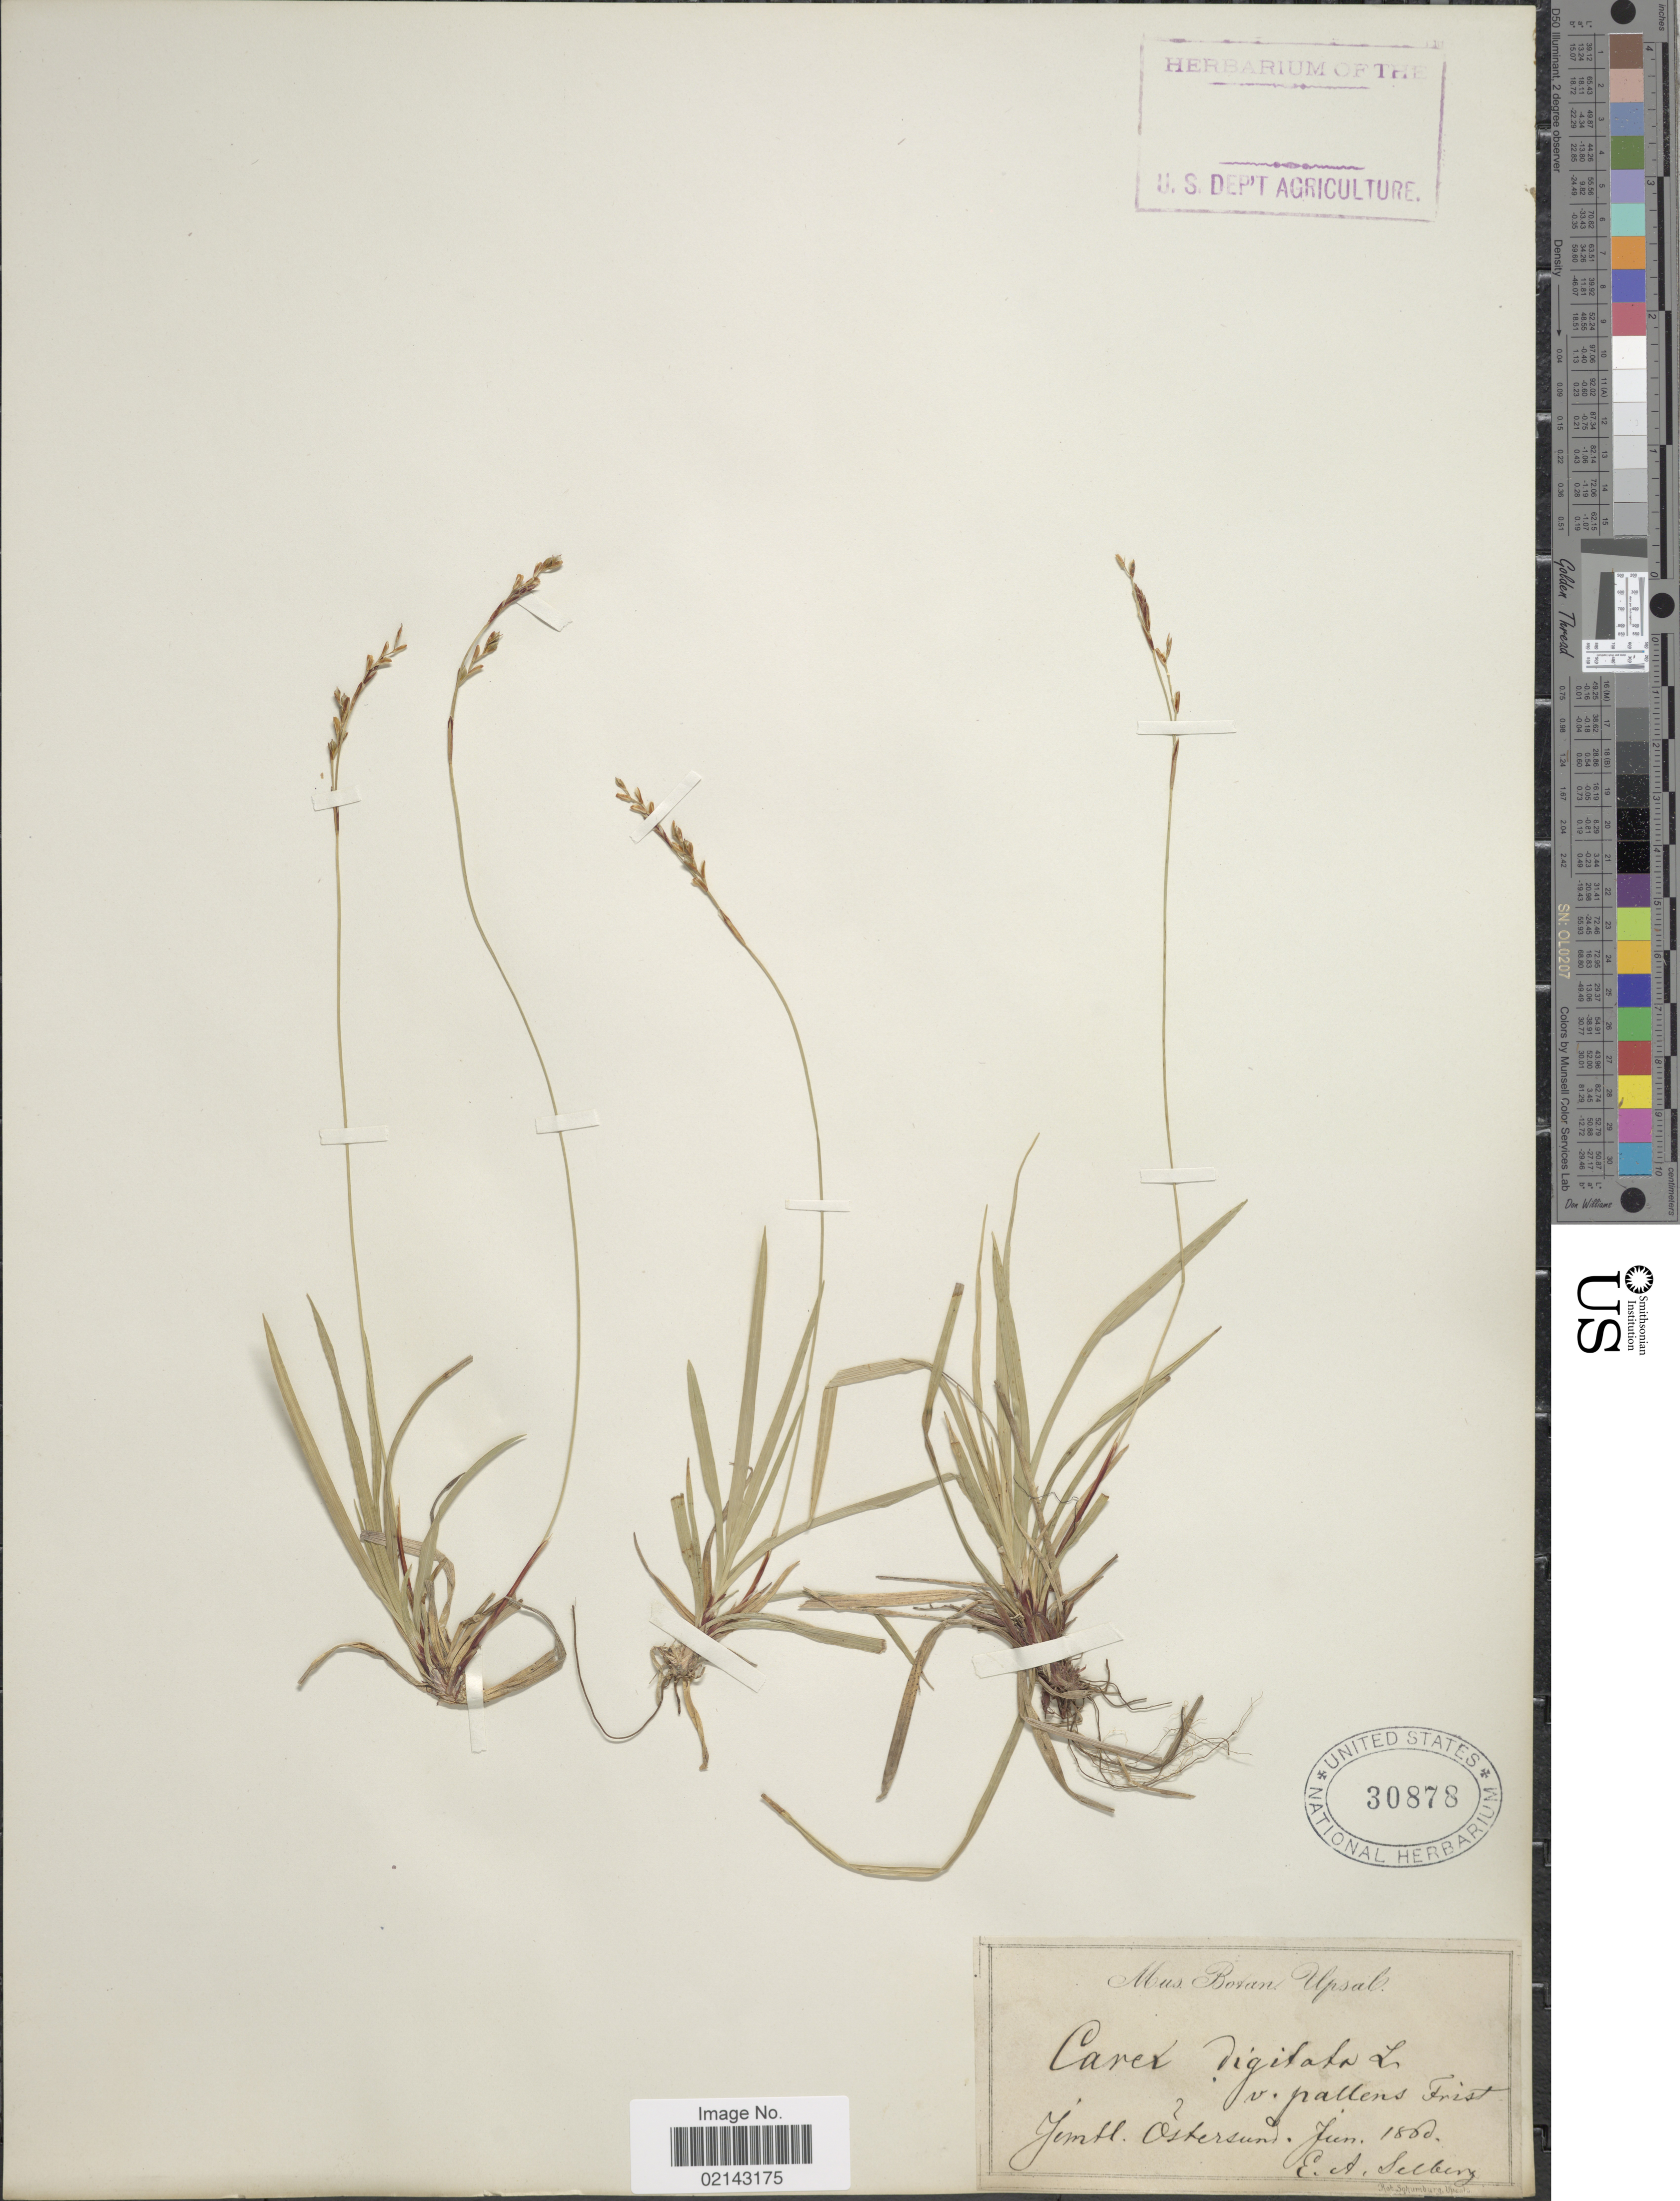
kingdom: Plantae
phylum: Tracheophyta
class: Liliopsida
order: Poales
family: Cyperaceae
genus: Carex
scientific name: Carex digitata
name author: L.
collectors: E. Selberg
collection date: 1860-06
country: Sweden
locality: Jemtl. Ostersund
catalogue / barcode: US 30878